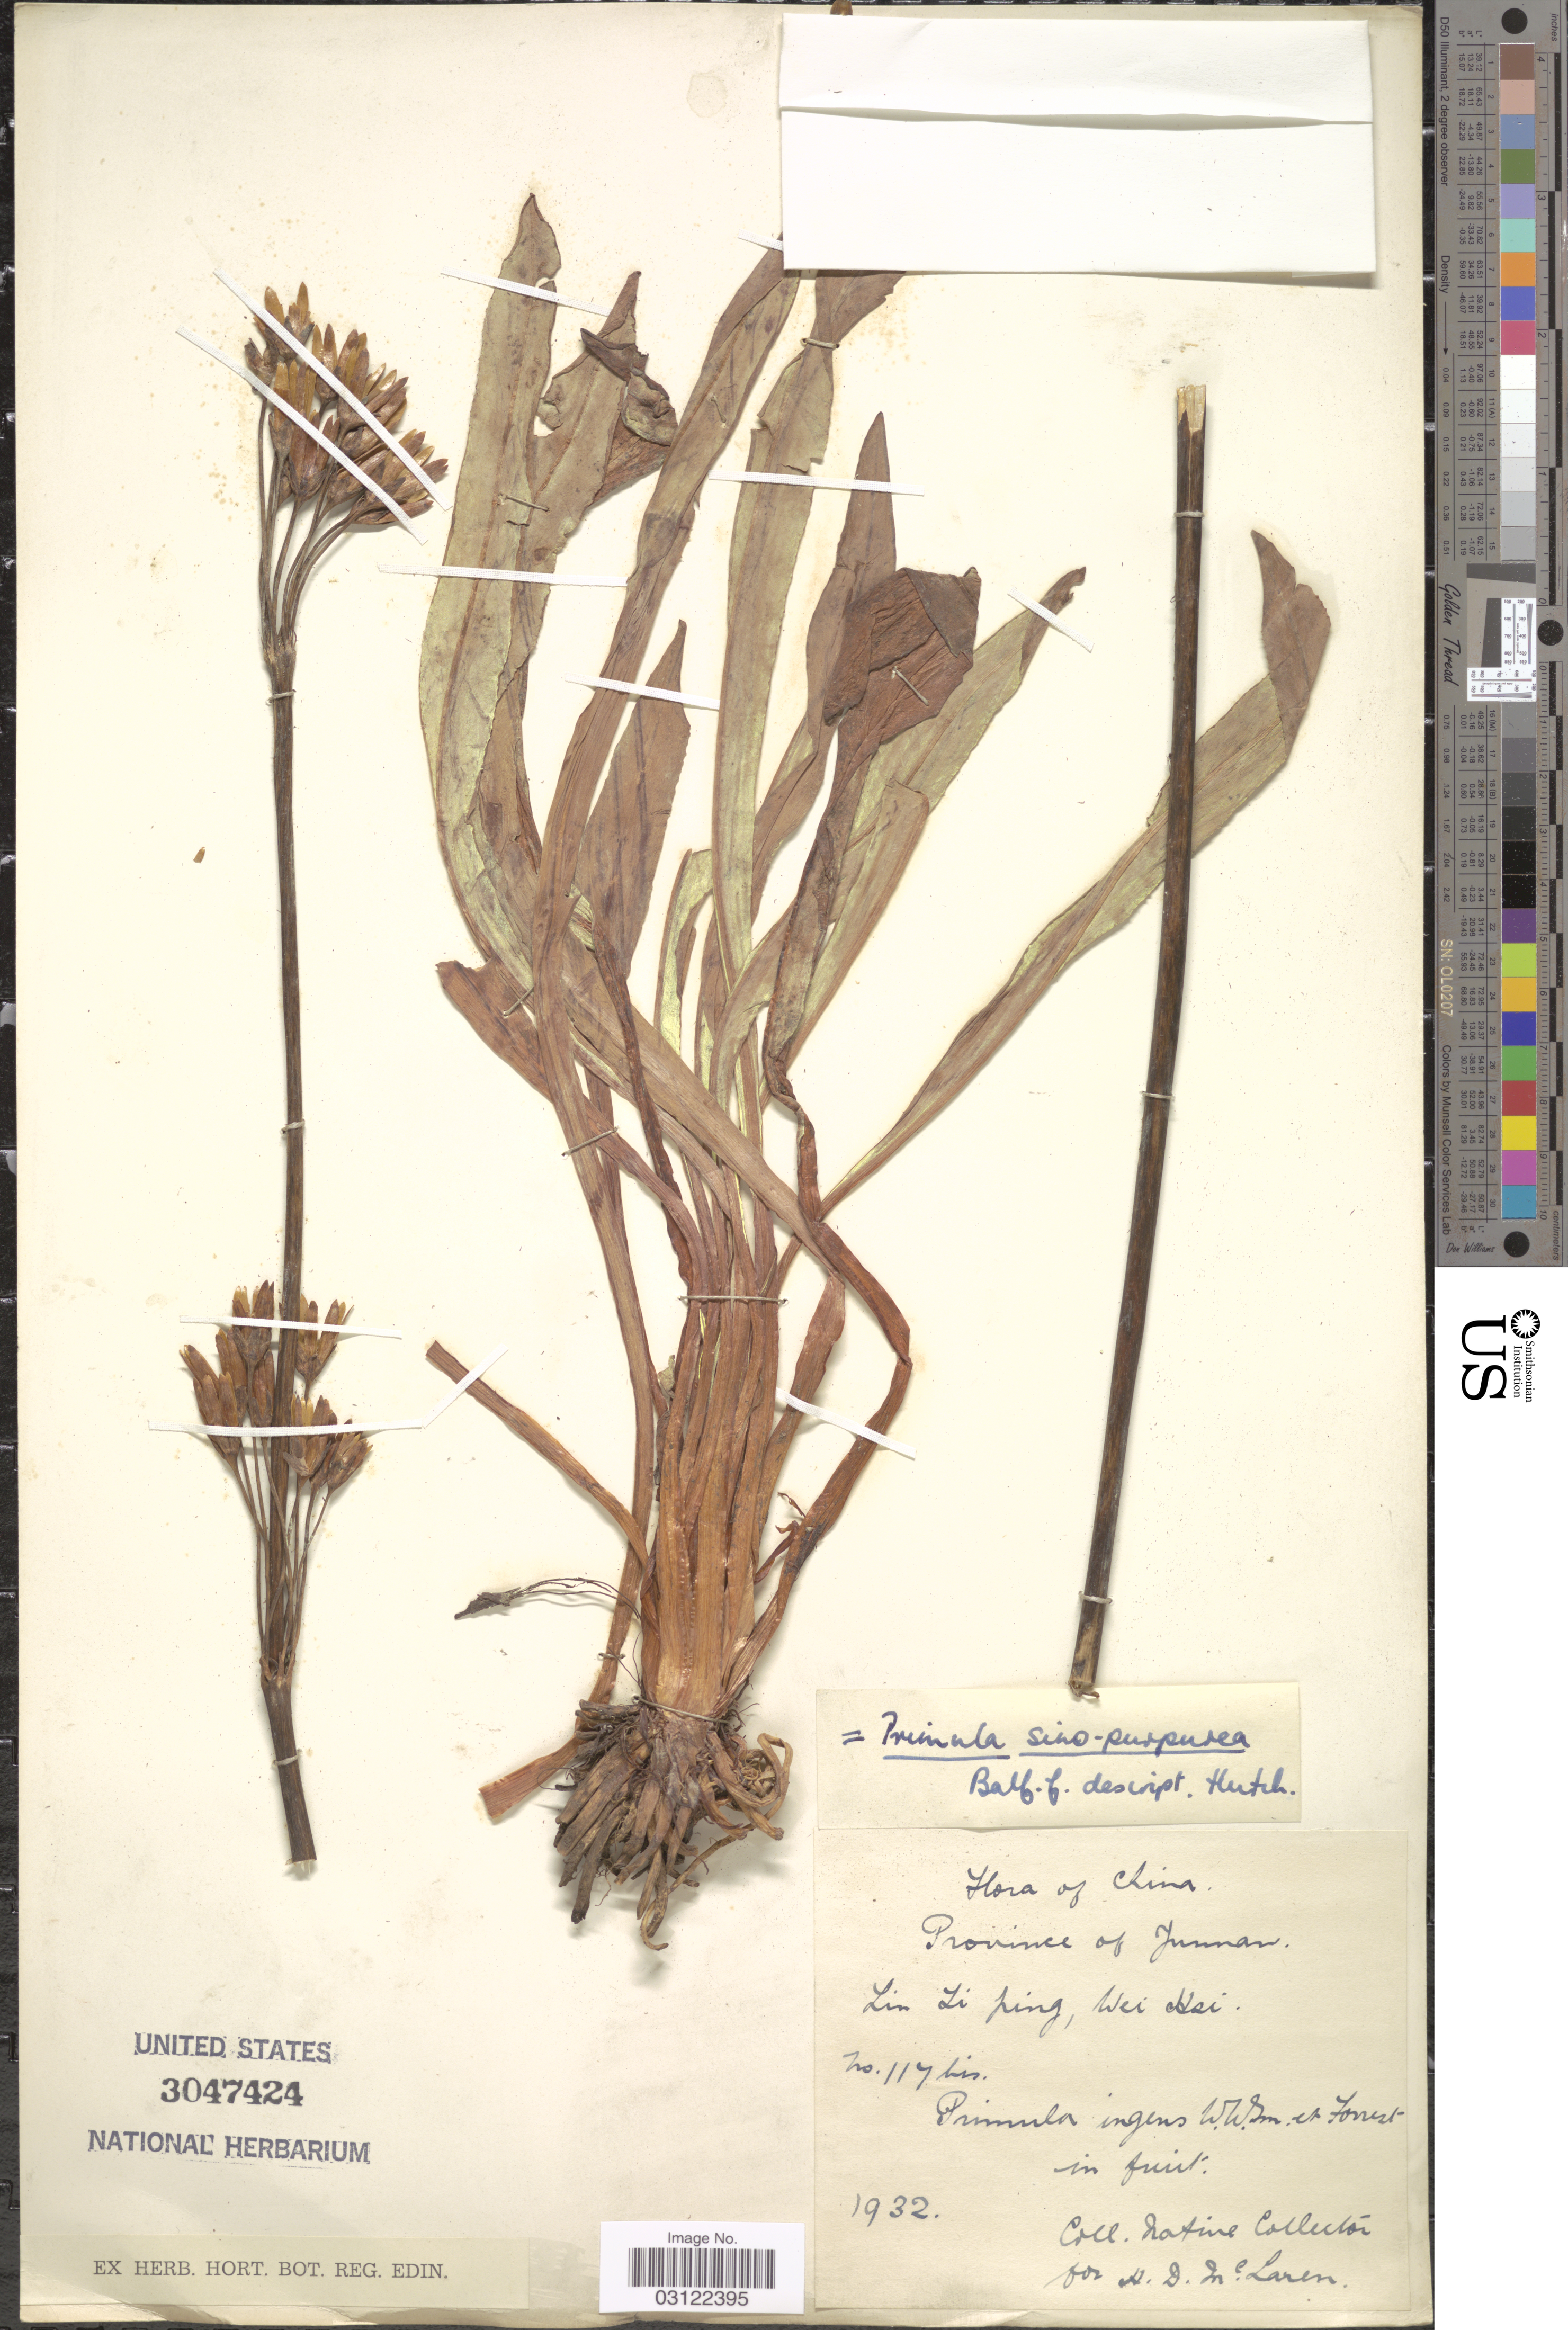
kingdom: Plantae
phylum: Tracheophyta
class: Magnoliopsida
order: Ericales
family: Primulaceae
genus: Primula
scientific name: Primula sinopurpurea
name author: Balf. f. ex Hutch.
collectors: Native collector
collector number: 117bis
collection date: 1932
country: China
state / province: Yunnan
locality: Province of Yunnan. Lin Li Ping, Wei Hsi.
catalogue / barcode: US 3047424